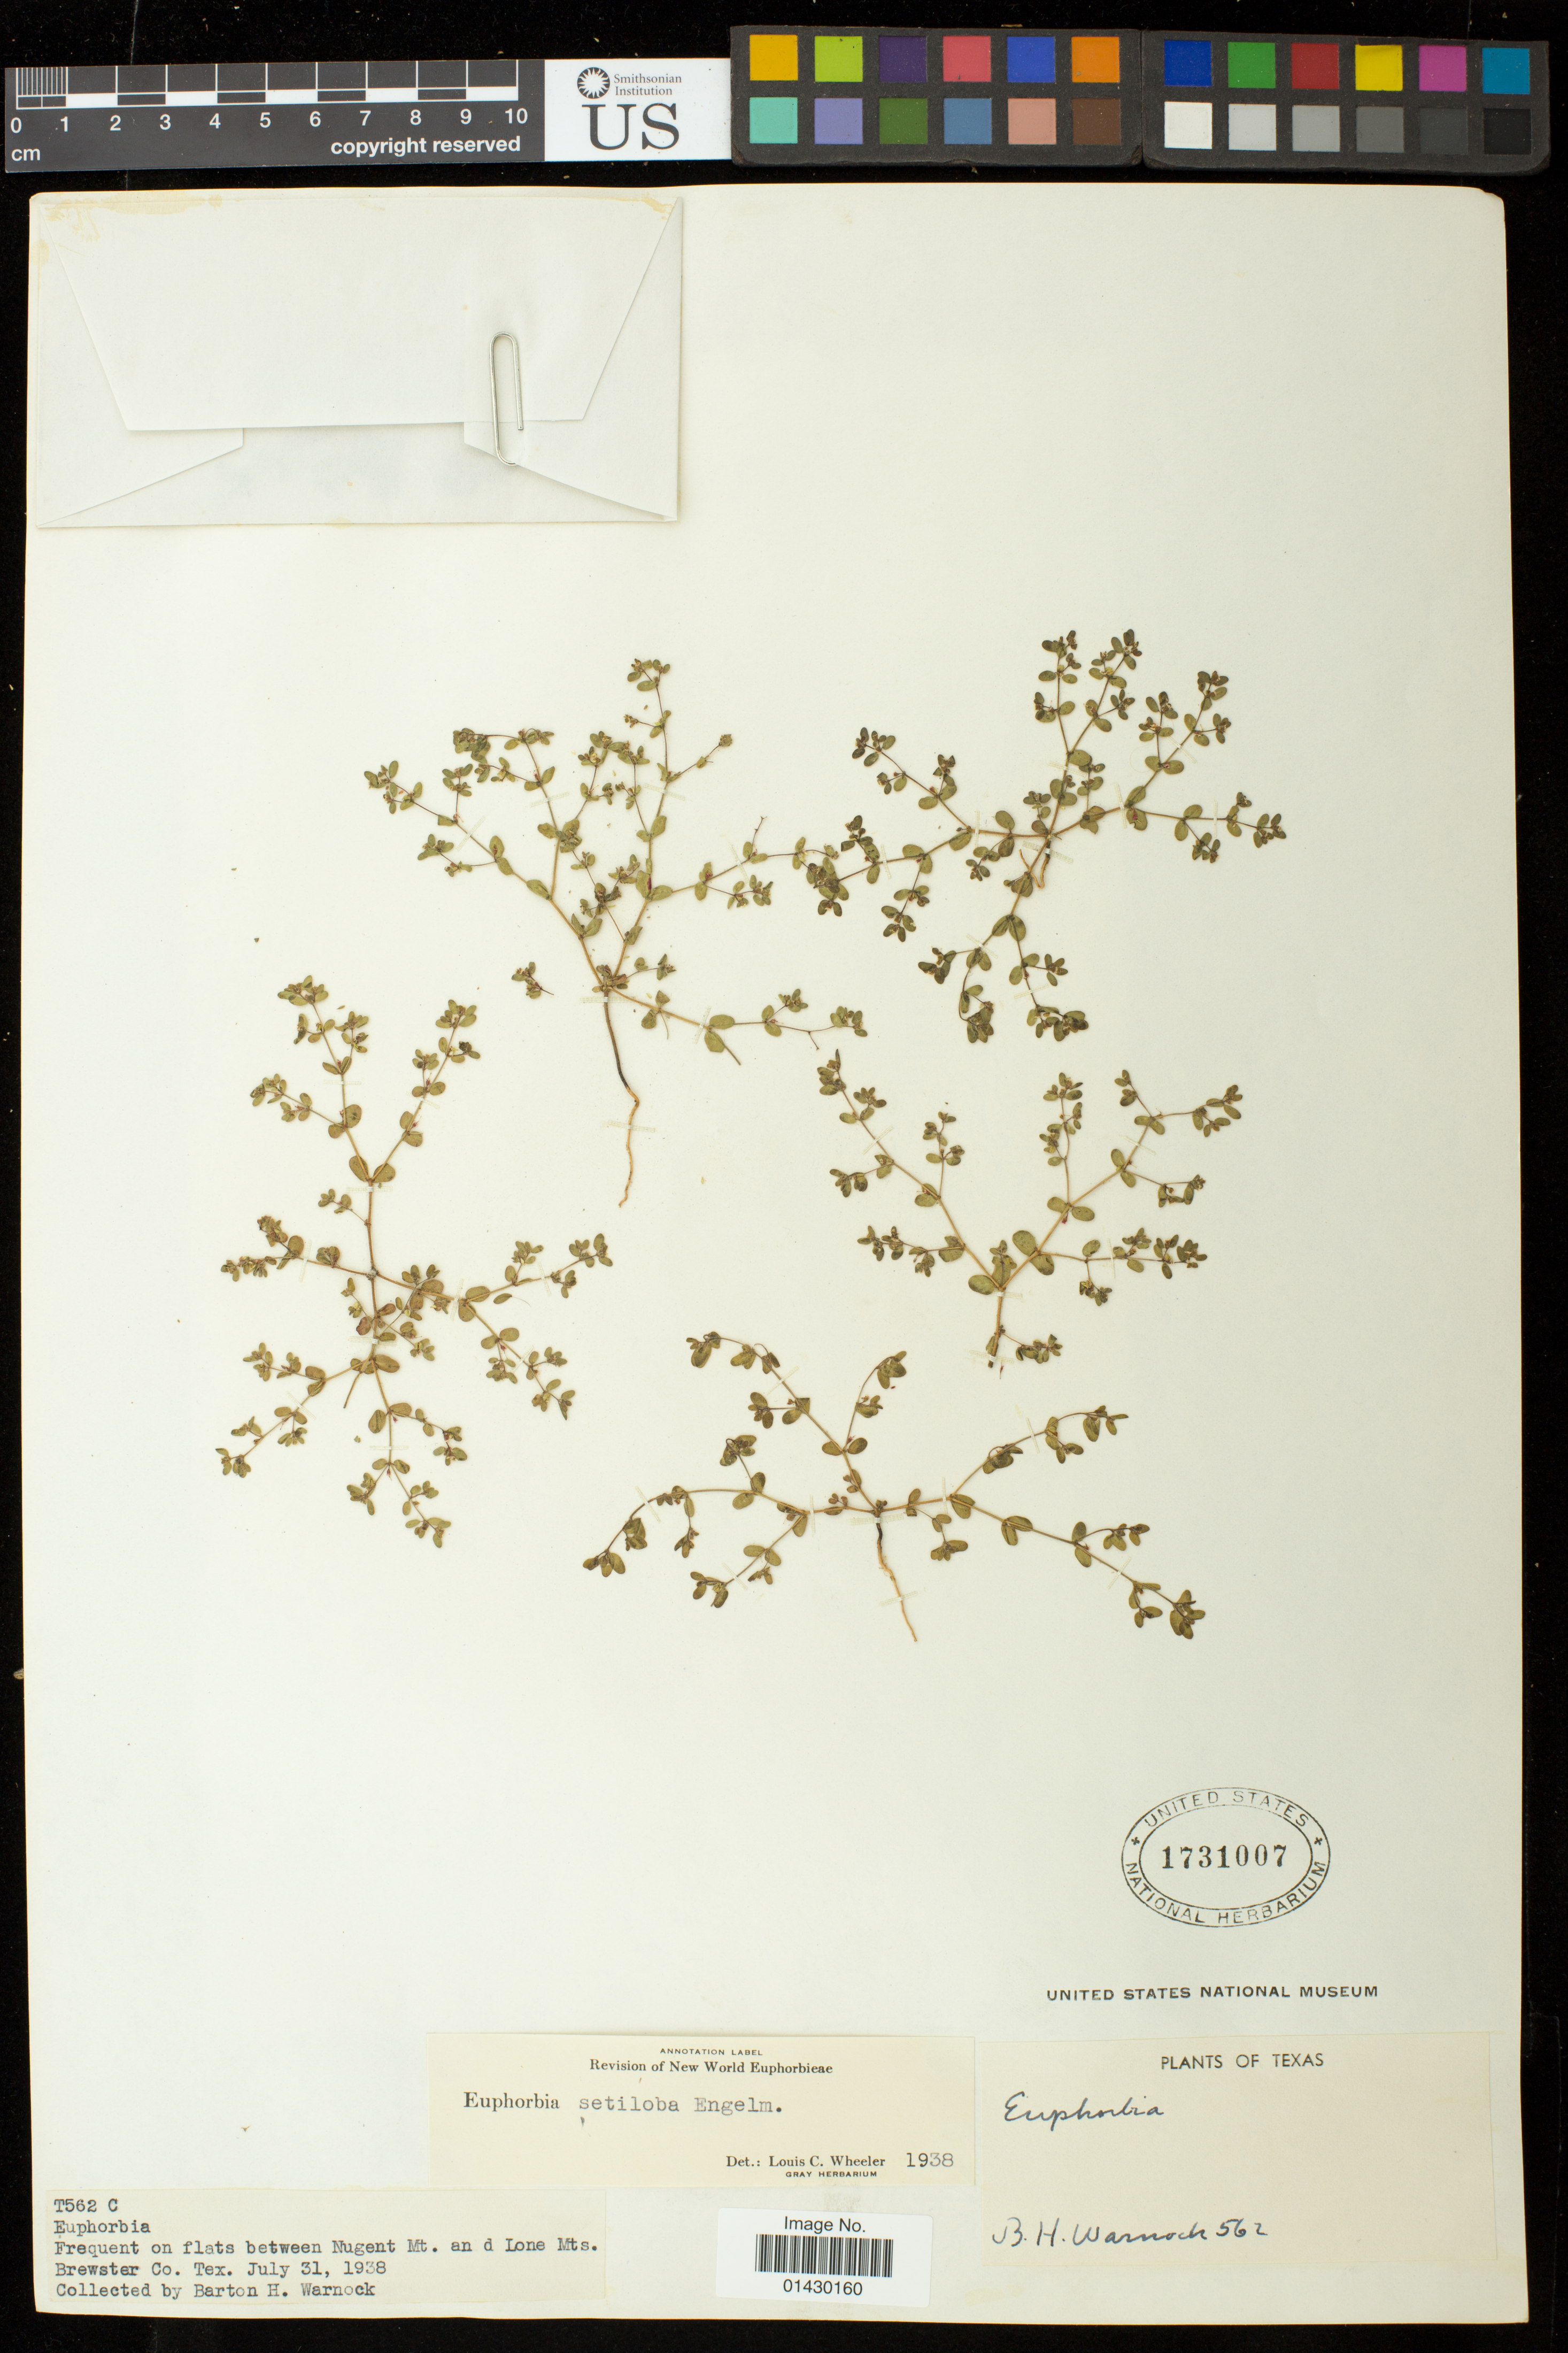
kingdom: Plantae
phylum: Tracheophyta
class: Magnoliopsida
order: Malpighiales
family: Euphorbiaceae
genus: Euphorbia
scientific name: Euphorbia setiloba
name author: Engelm.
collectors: B. H. Warnock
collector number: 562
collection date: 1938-07-31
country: United States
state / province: Texas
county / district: Brewster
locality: Flats between Nugent Mt. and Lone Mts.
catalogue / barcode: US 1731007